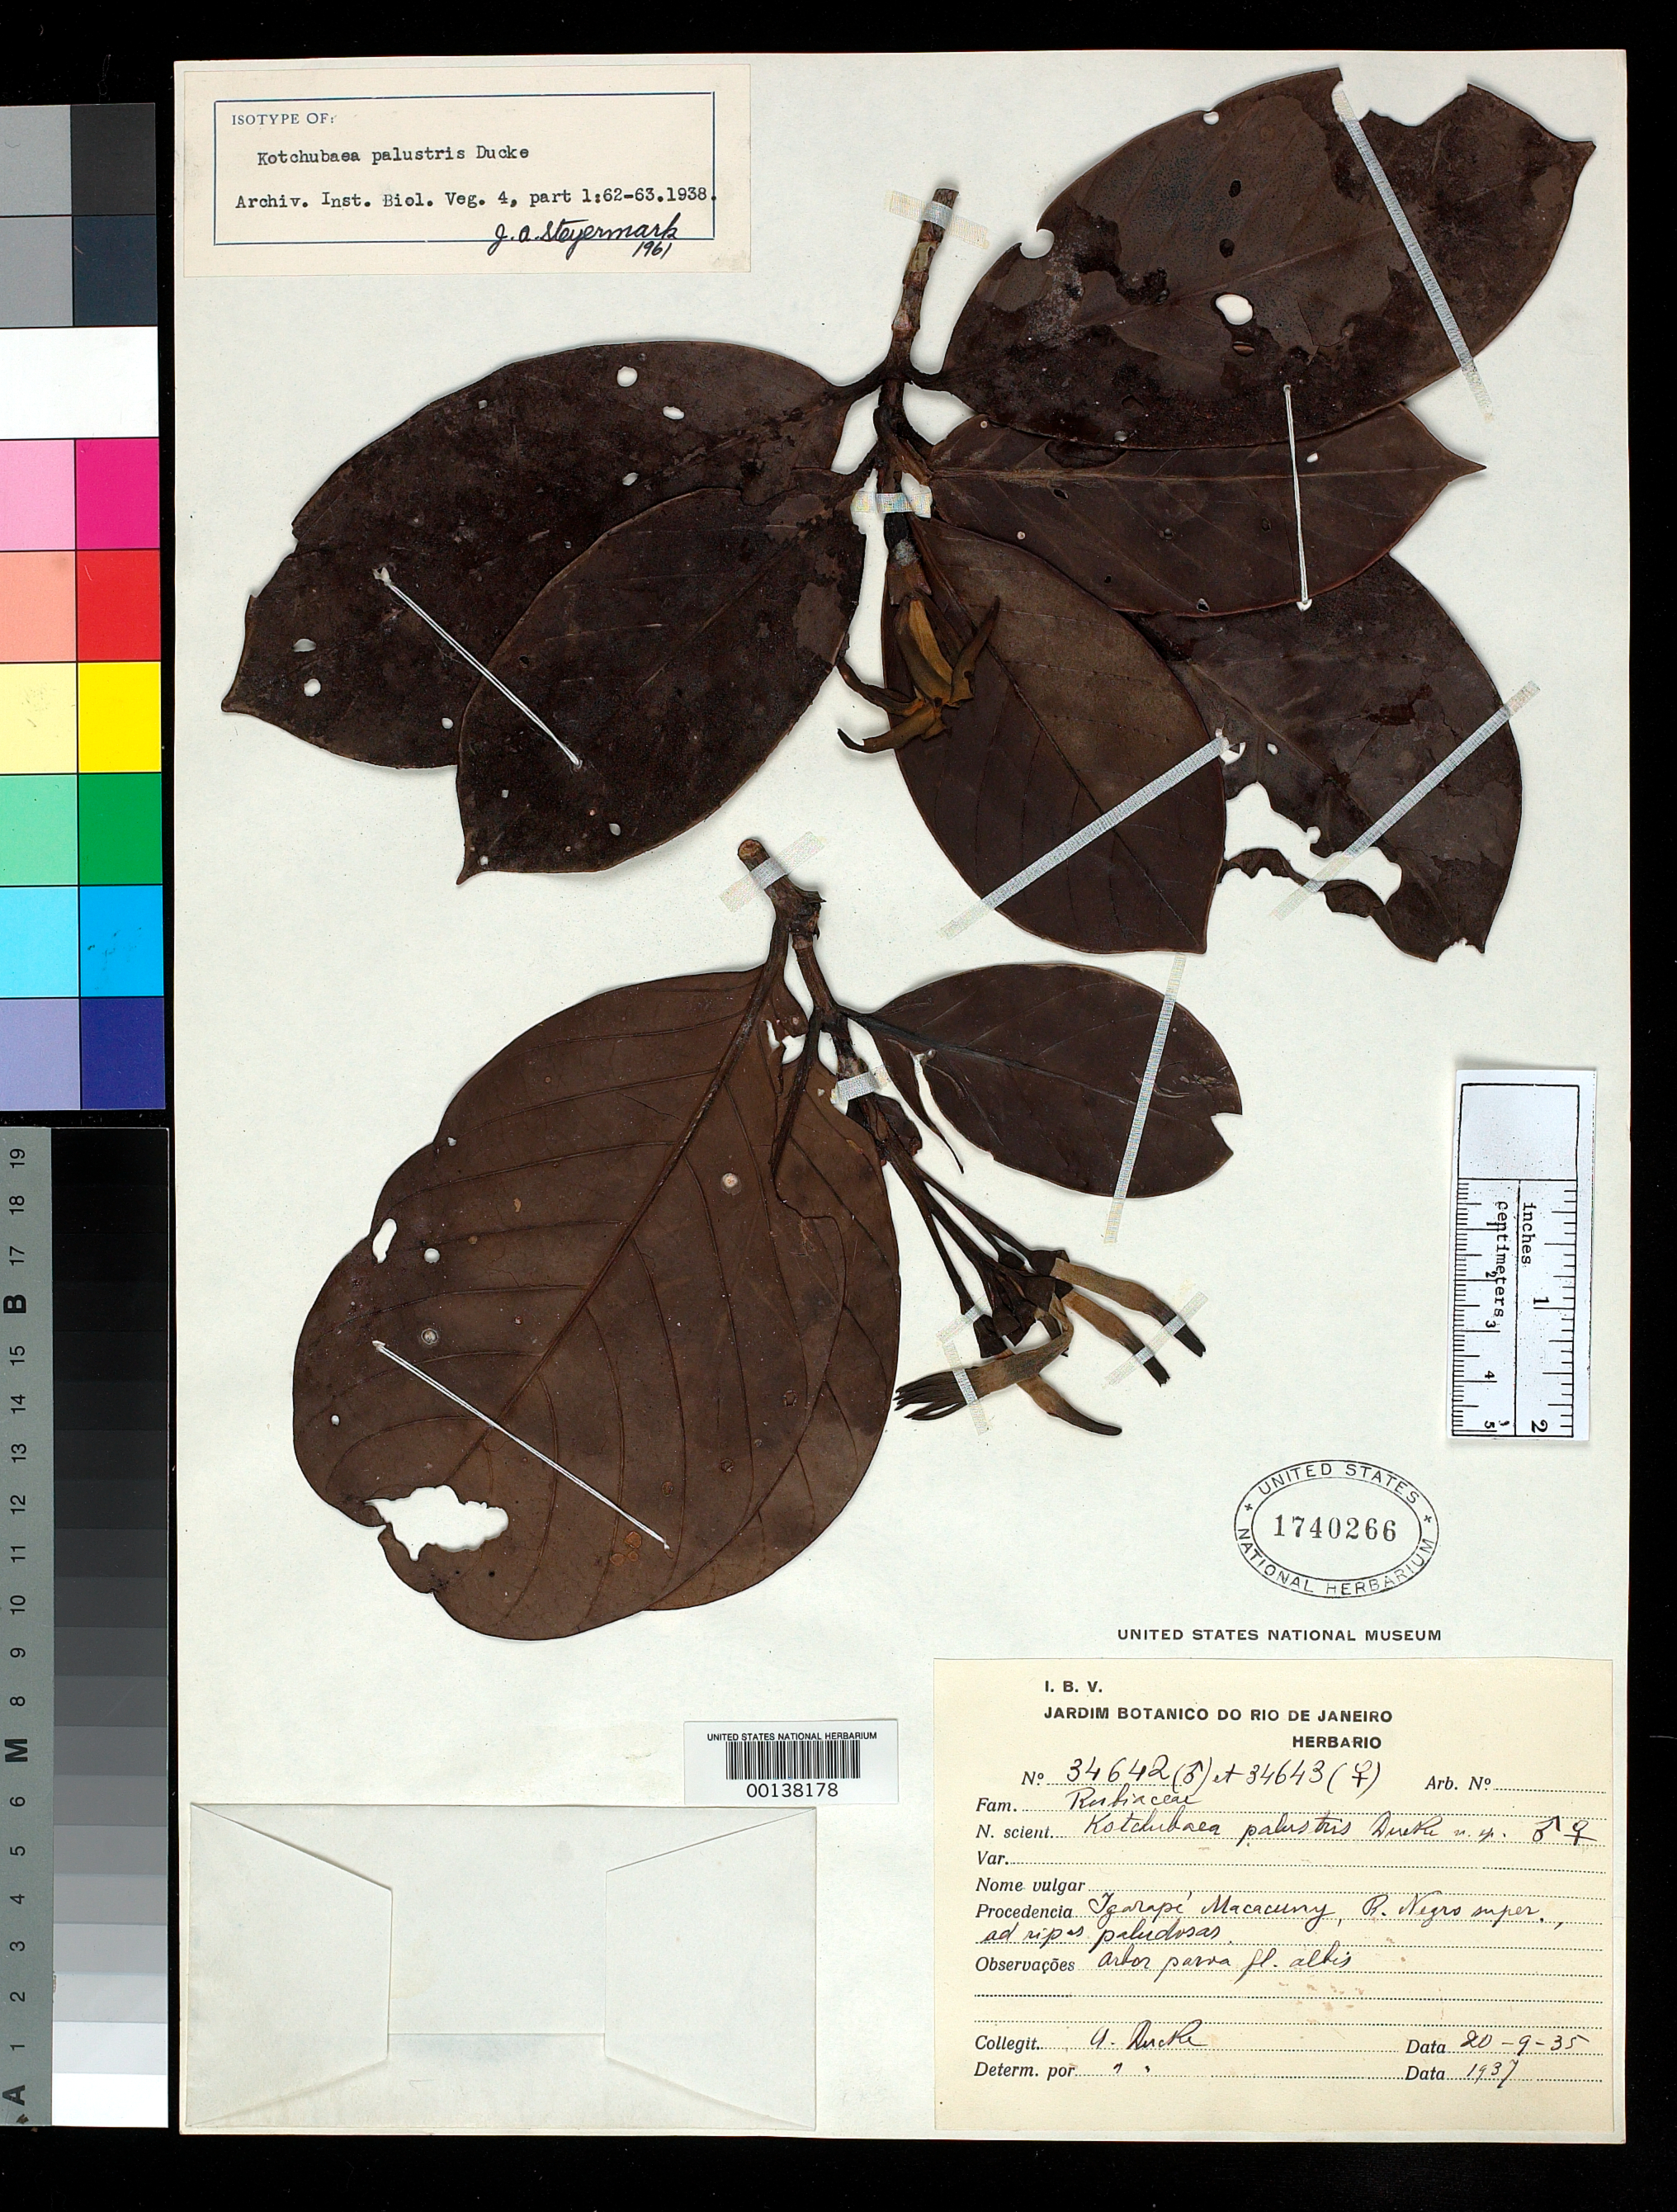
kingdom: Plantae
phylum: Tracheophyta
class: Magnoliopsida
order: Gentianales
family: Rubiaceae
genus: Kotchubaea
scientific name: Kotchubaea palustris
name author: Ducke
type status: Isotype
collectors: A. Ducke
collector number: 34642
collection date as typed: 20 Sep 1935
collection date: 1935-09-20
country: Brazil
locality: Tgarape Macacuny, Rio Negro.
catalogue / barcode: US 1740266